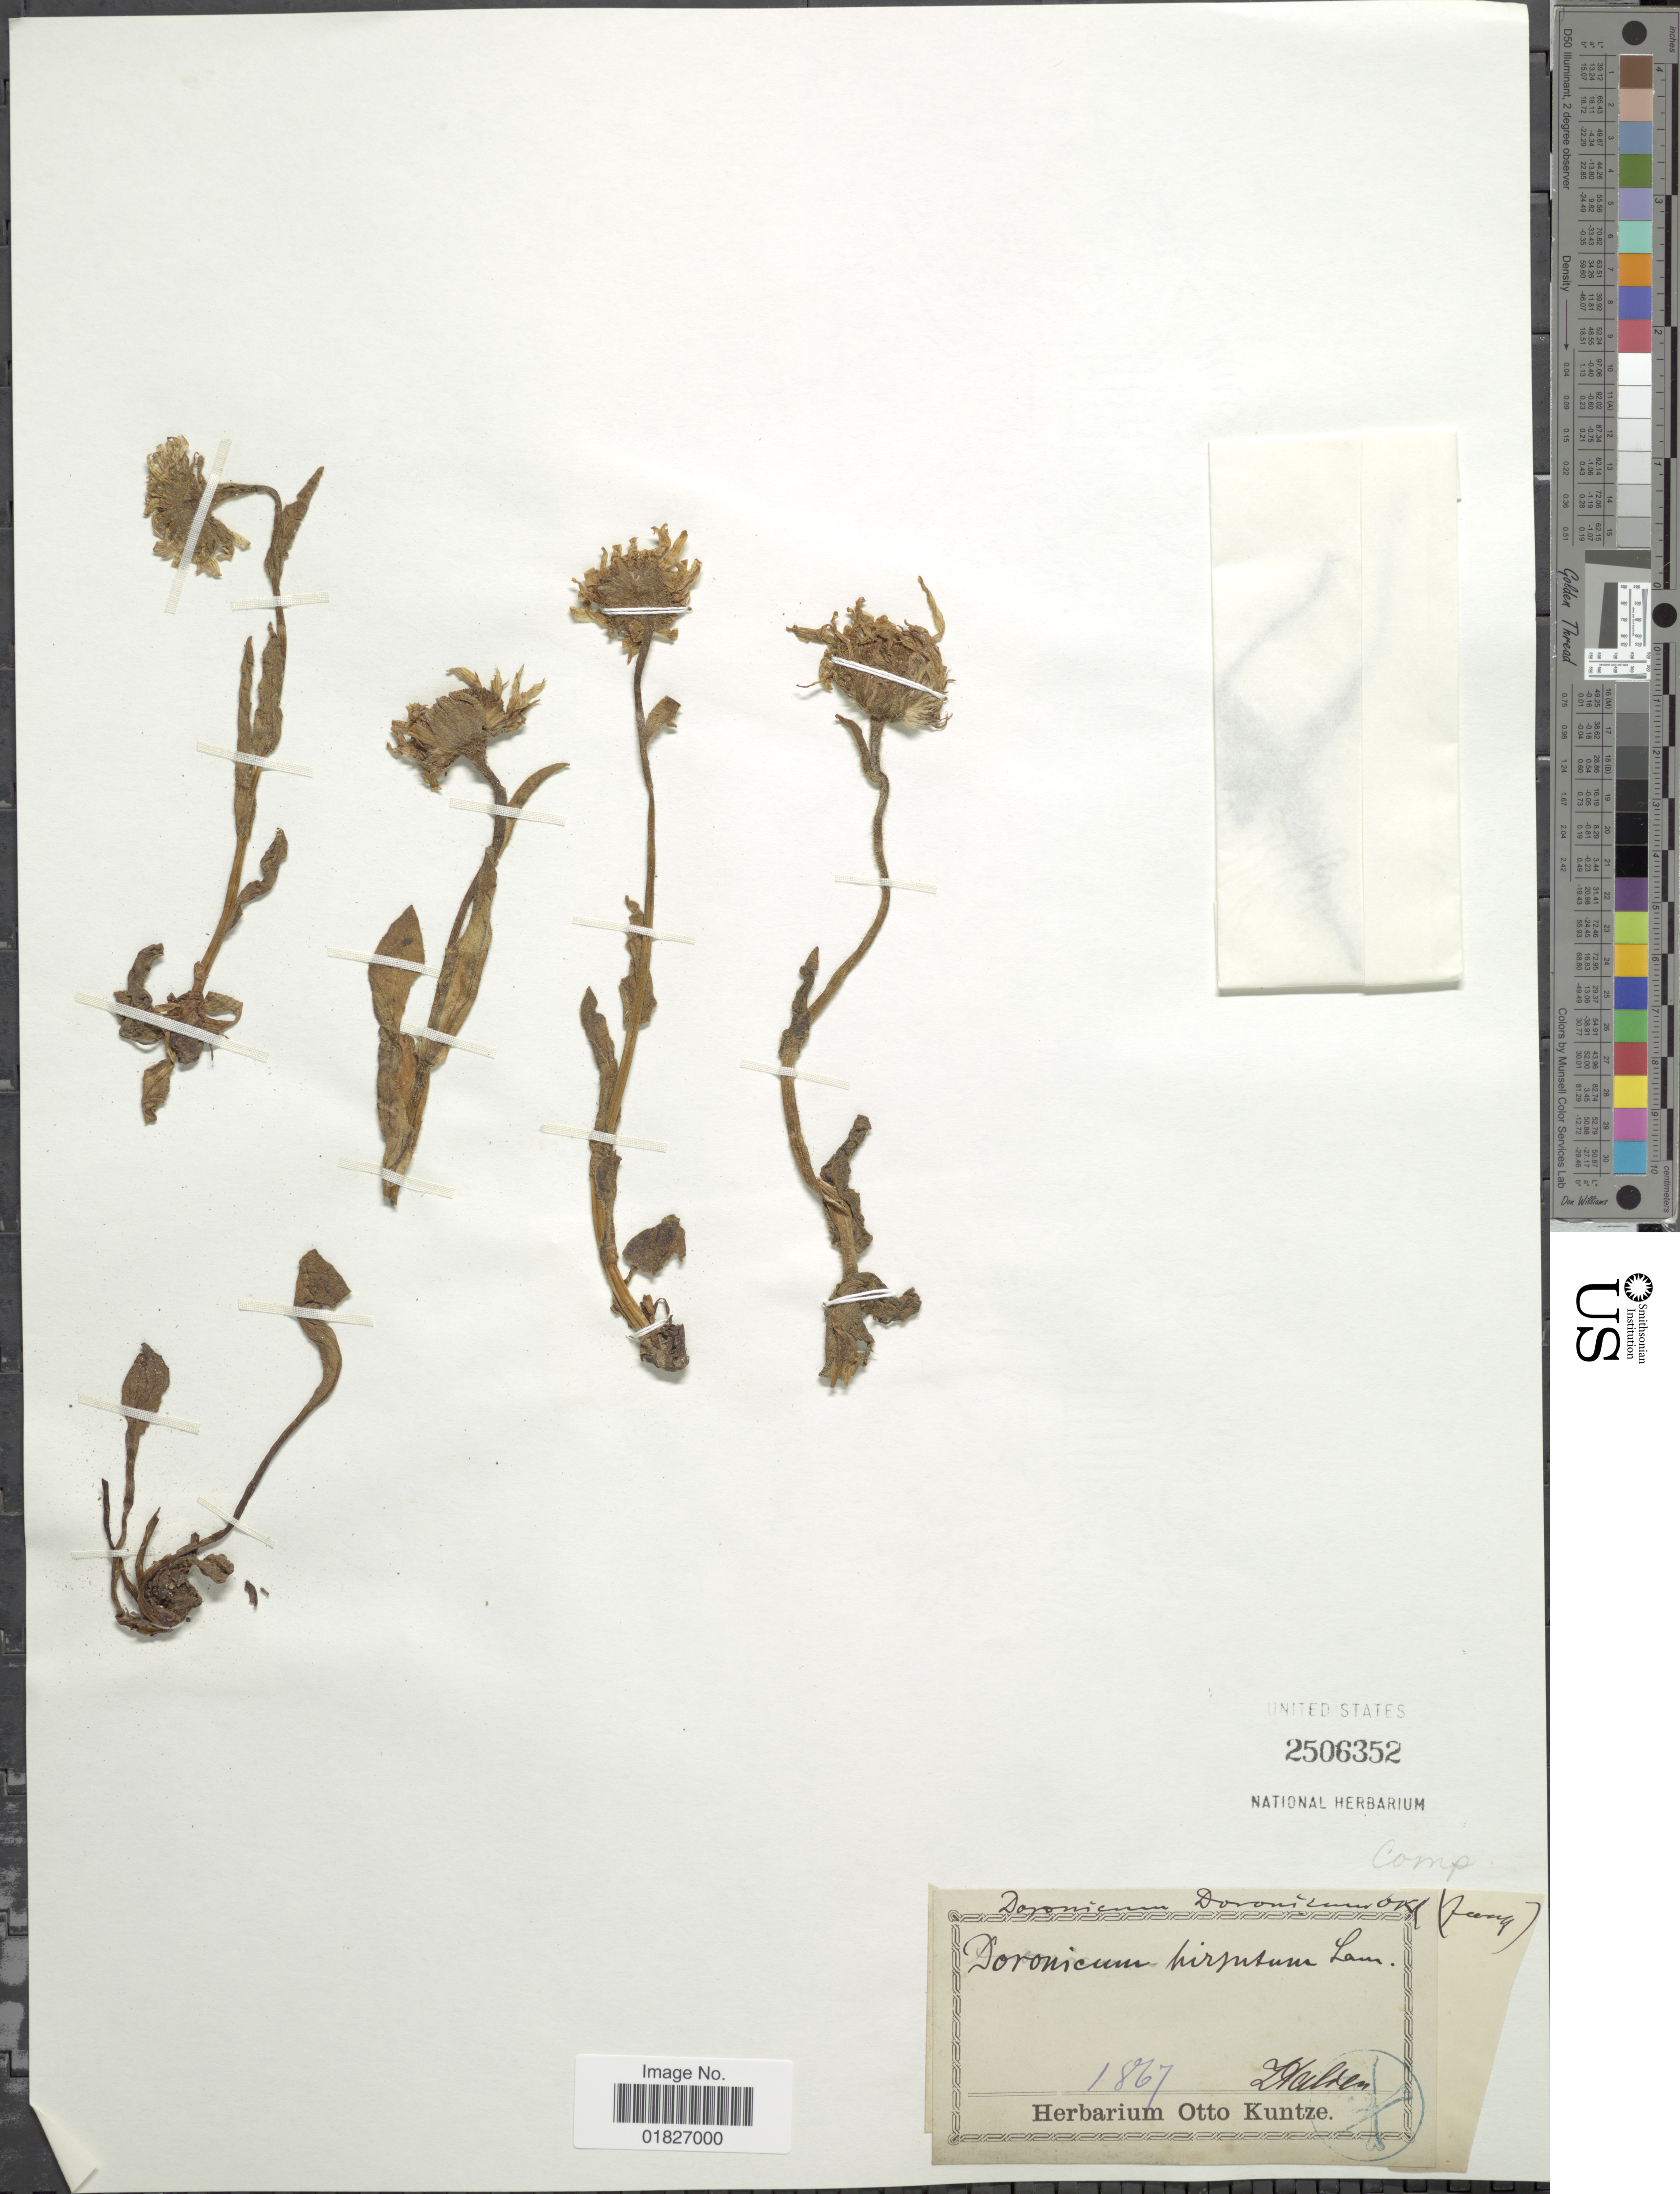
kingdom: Plantae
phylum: Tracheophyta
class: Magnoliopsida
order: Asterales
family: Asteraceae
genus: Doronicum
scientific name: Doronicum clusii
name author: (All.) Tausch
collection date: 1867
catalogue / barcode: US 2506352